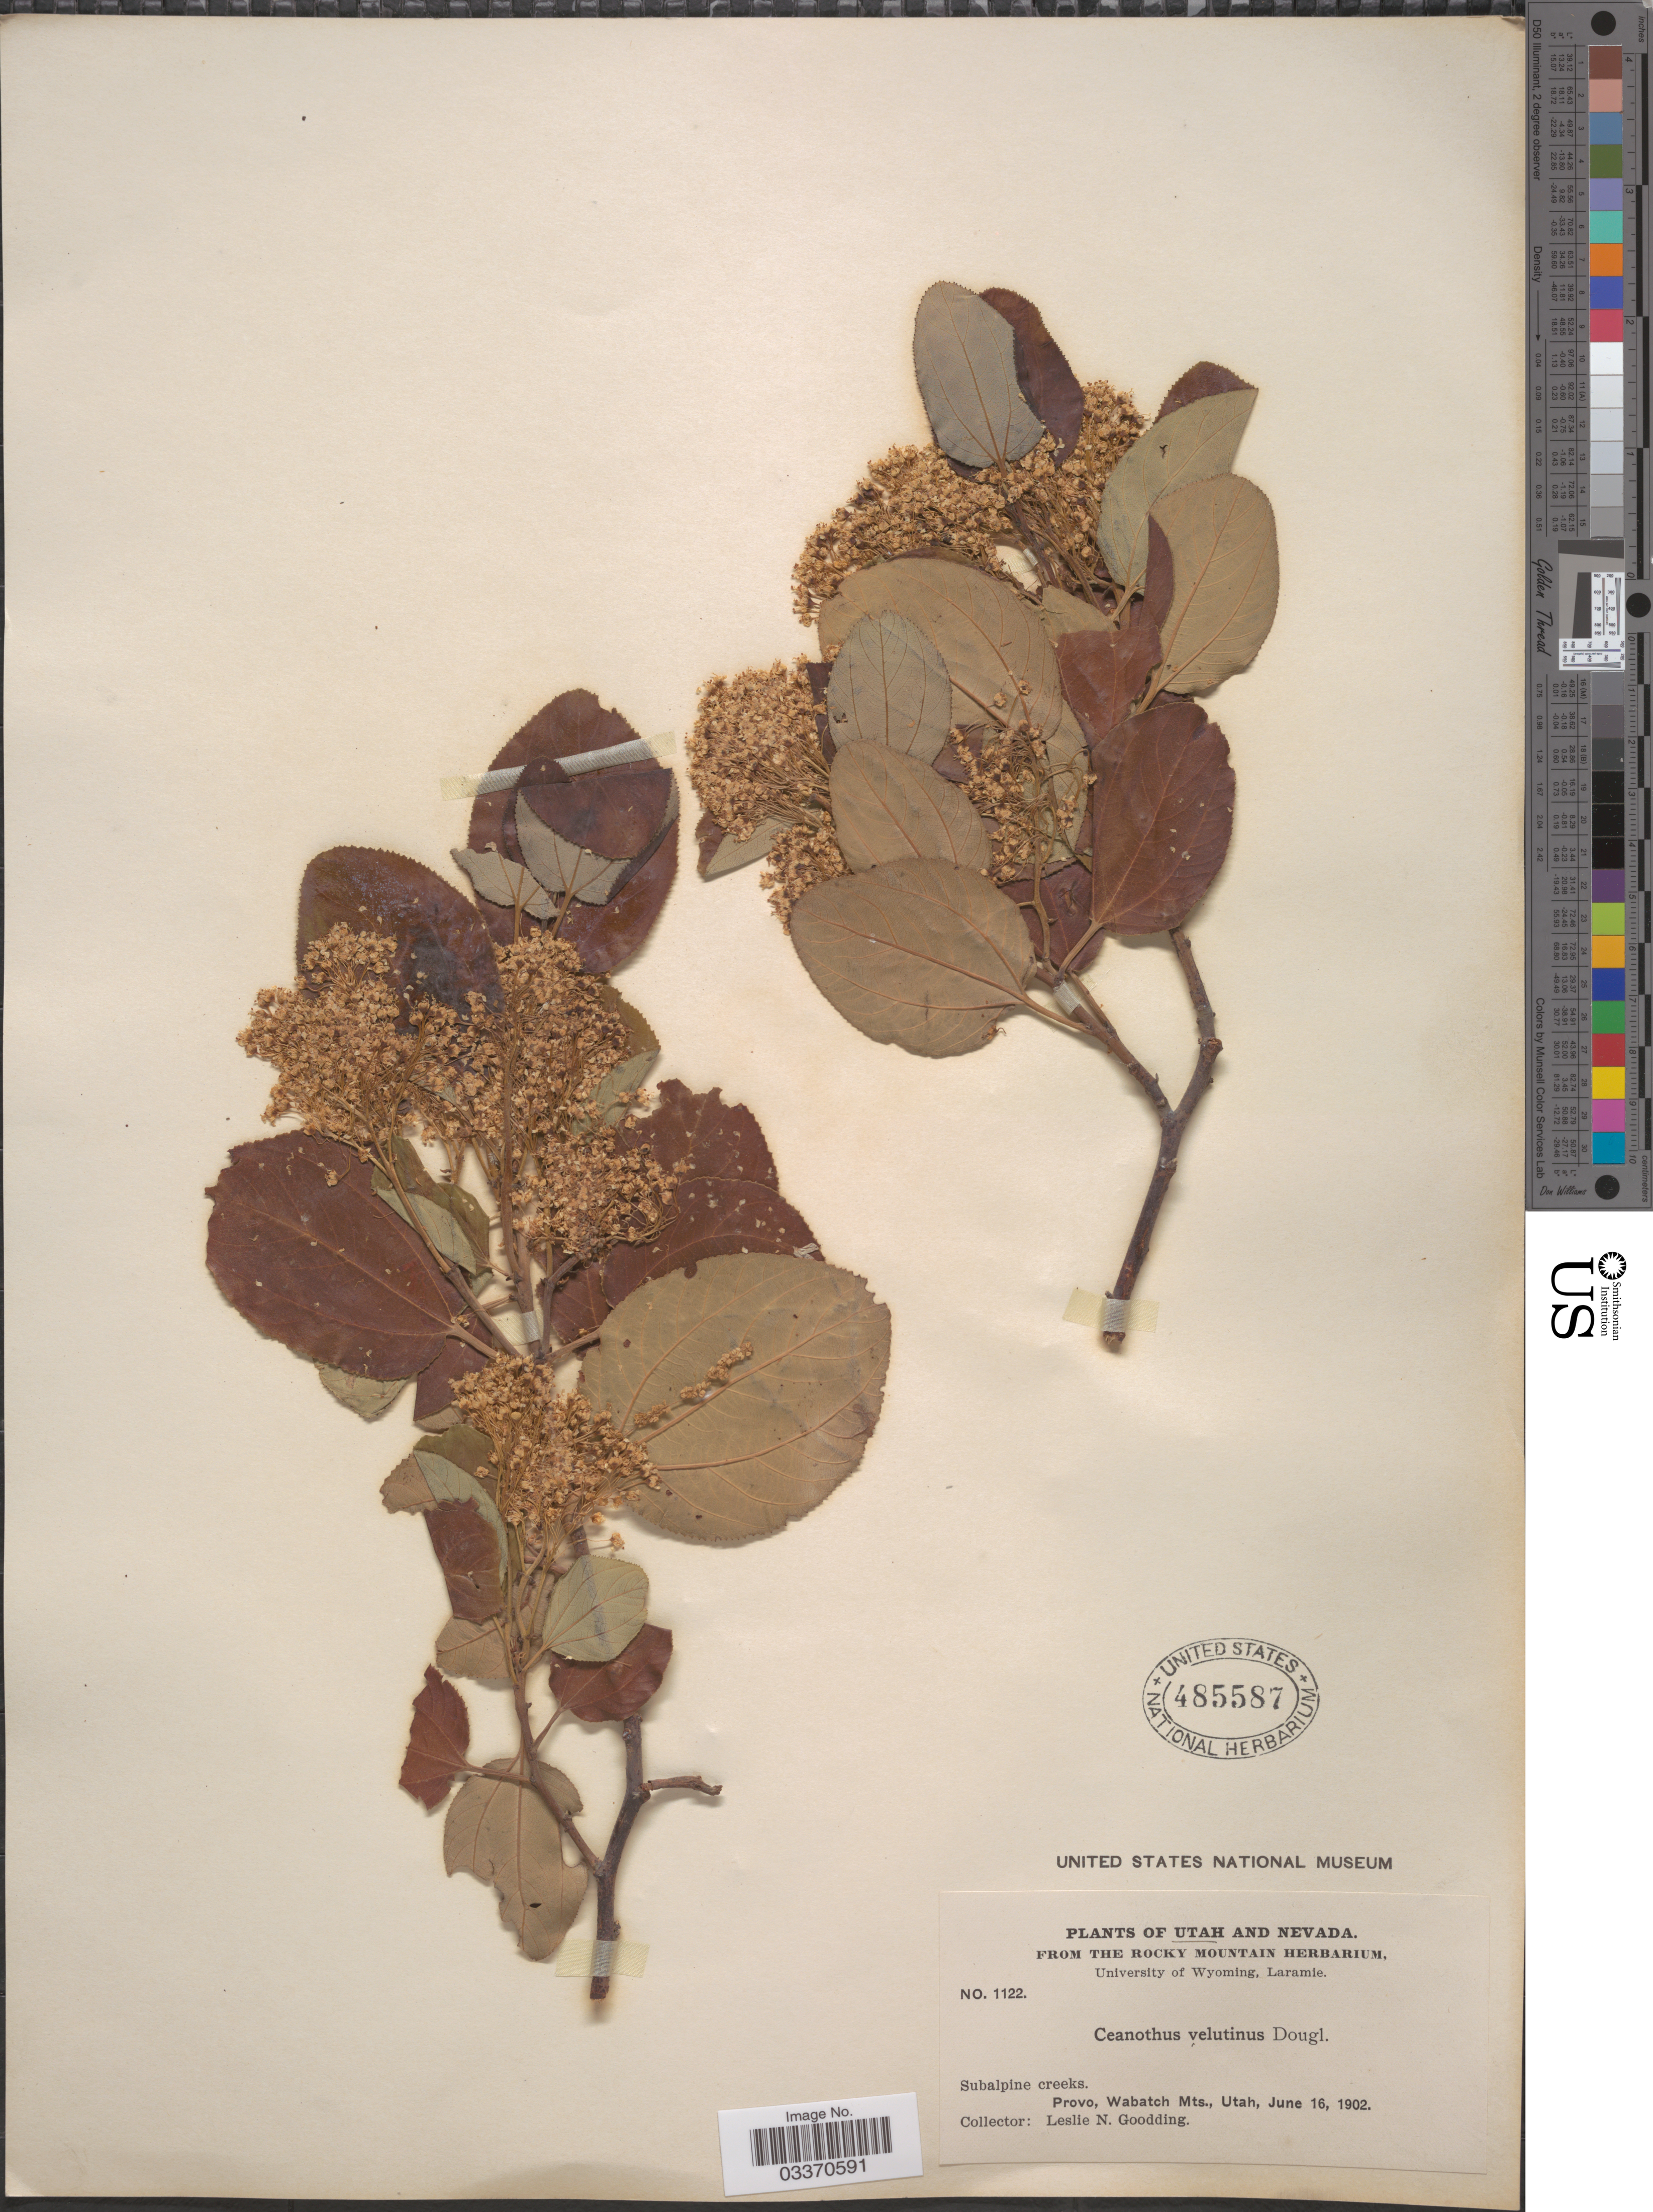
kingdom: Plantae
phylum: Tracheophyta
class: Magnoliopsida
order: Rosales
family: Rhamnaceae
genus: Ceanothus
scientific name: Ceanothus velutinus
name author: Douglas ex Hook.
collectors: L. N. Goodding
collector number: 1122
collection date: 1902-06-16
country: United States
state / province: Utah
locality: Provo, Wabatch Mts.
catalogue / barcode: US 485587